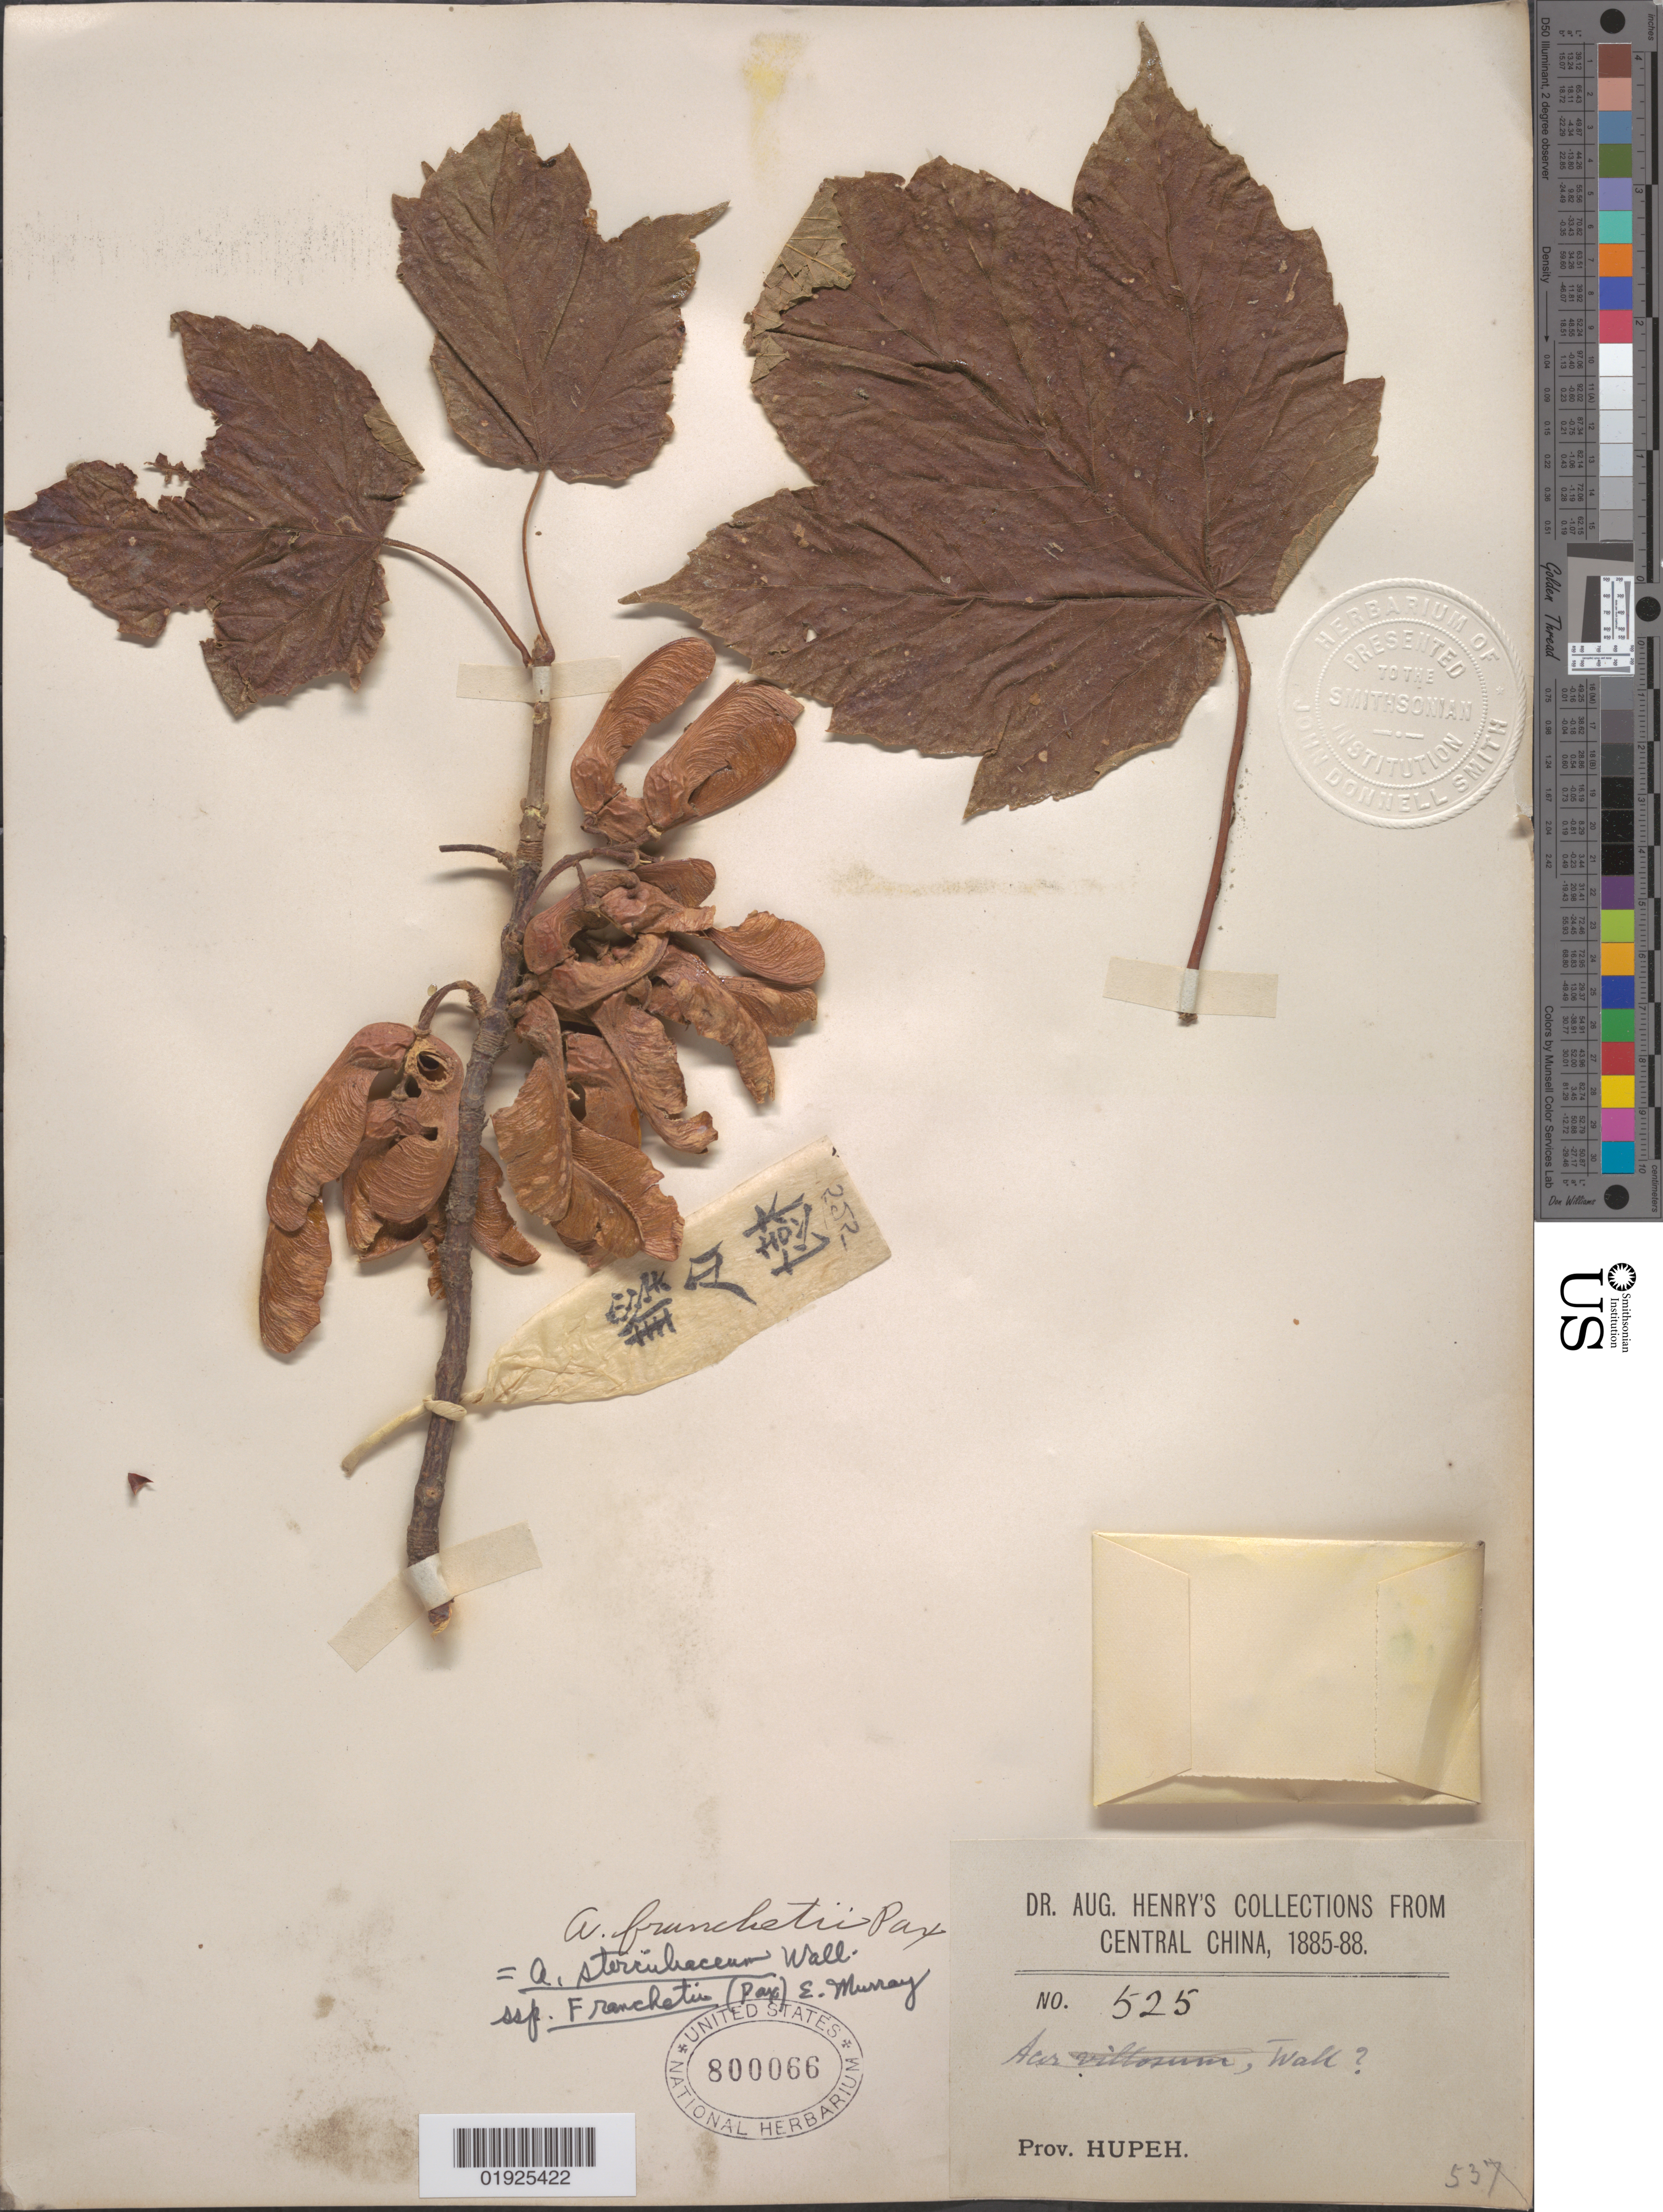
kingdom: Plantae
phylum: Tracheophyta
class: Magnoliopsida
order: Sapindales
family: Sapindaceae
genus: Acer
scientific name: Acer sterculiaceum subsp. franchetii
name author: (Pax) A.E. Murray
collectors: A. Henry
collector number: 525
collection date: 1885/1888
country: China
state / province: Hubei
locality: Province Hupeh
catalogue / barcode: US 800066